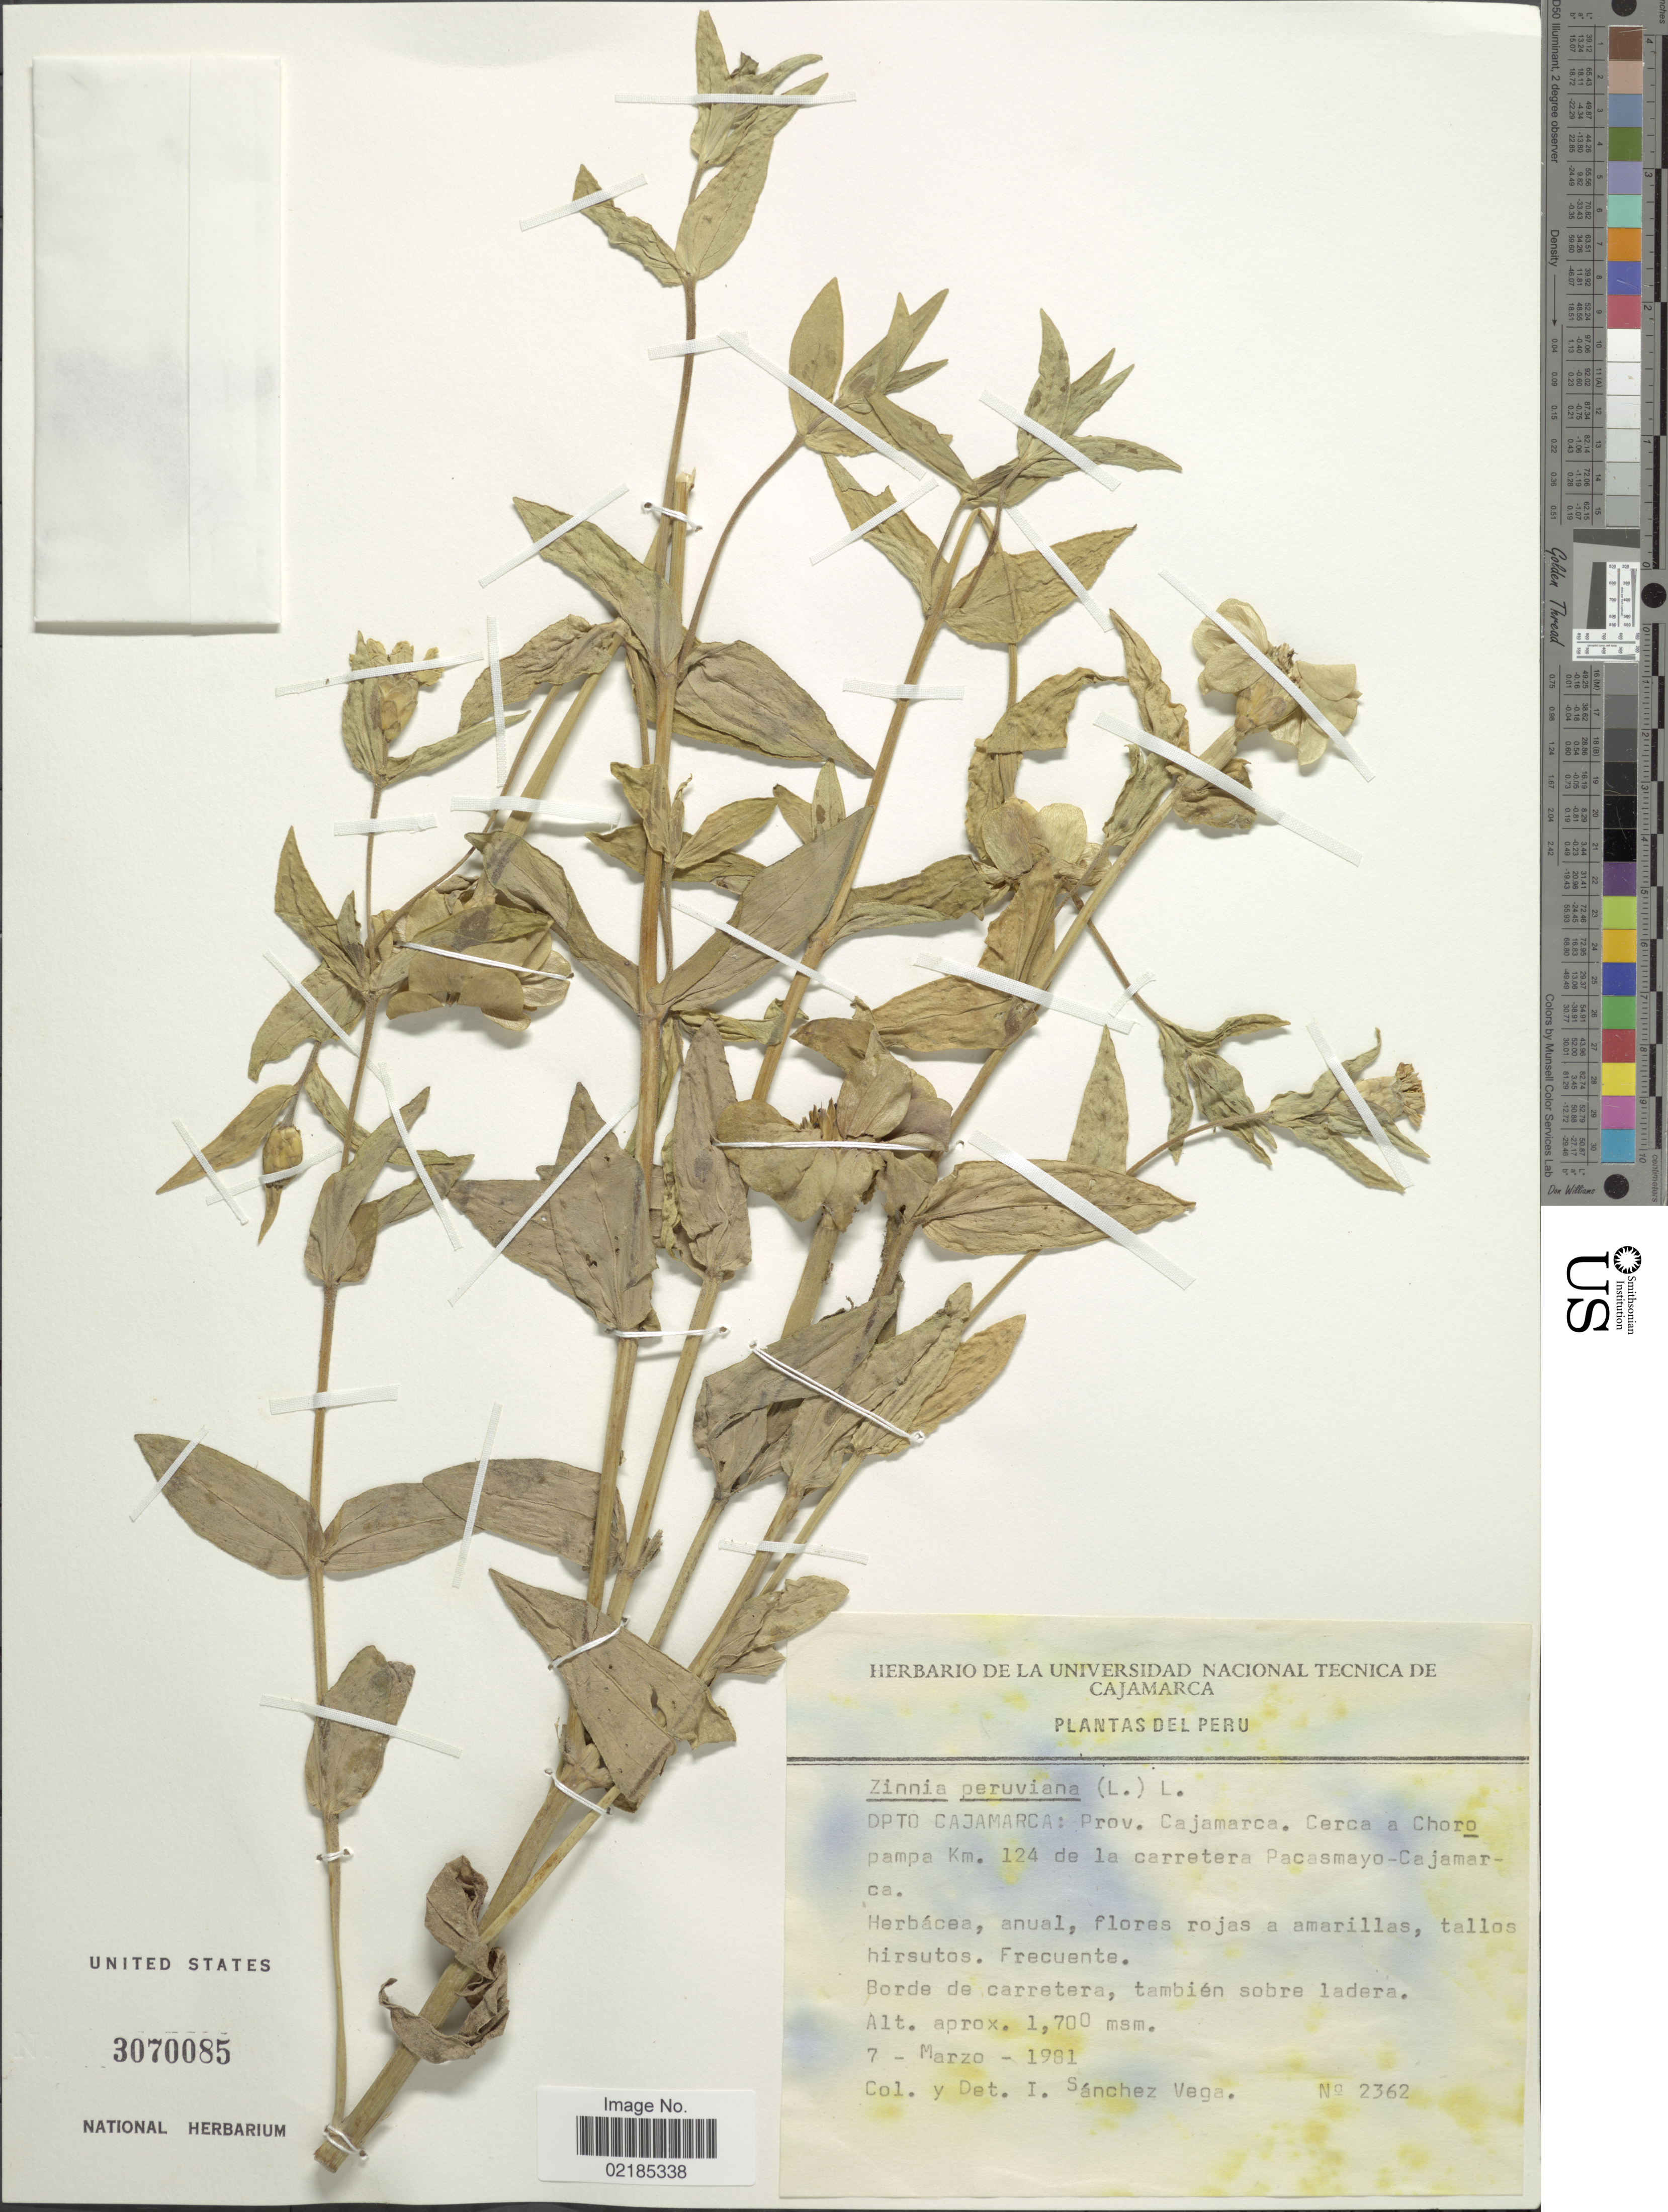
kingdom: Plantae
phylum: Tracheophyta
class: Magnoliopsida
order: Asterales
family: Asteraceae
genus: Zinnia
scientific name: Zinnia multiflora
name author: L.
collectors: I. Sánchez Vega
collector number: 2362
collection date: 1981-03-07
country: Peru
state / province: Cajamarca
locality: Prov. Cajamarca. Cerca a Choro pampa Km. 124 de la carretera Pacasmayo-Cajamarca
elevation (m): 1700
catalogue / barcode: US 3070085